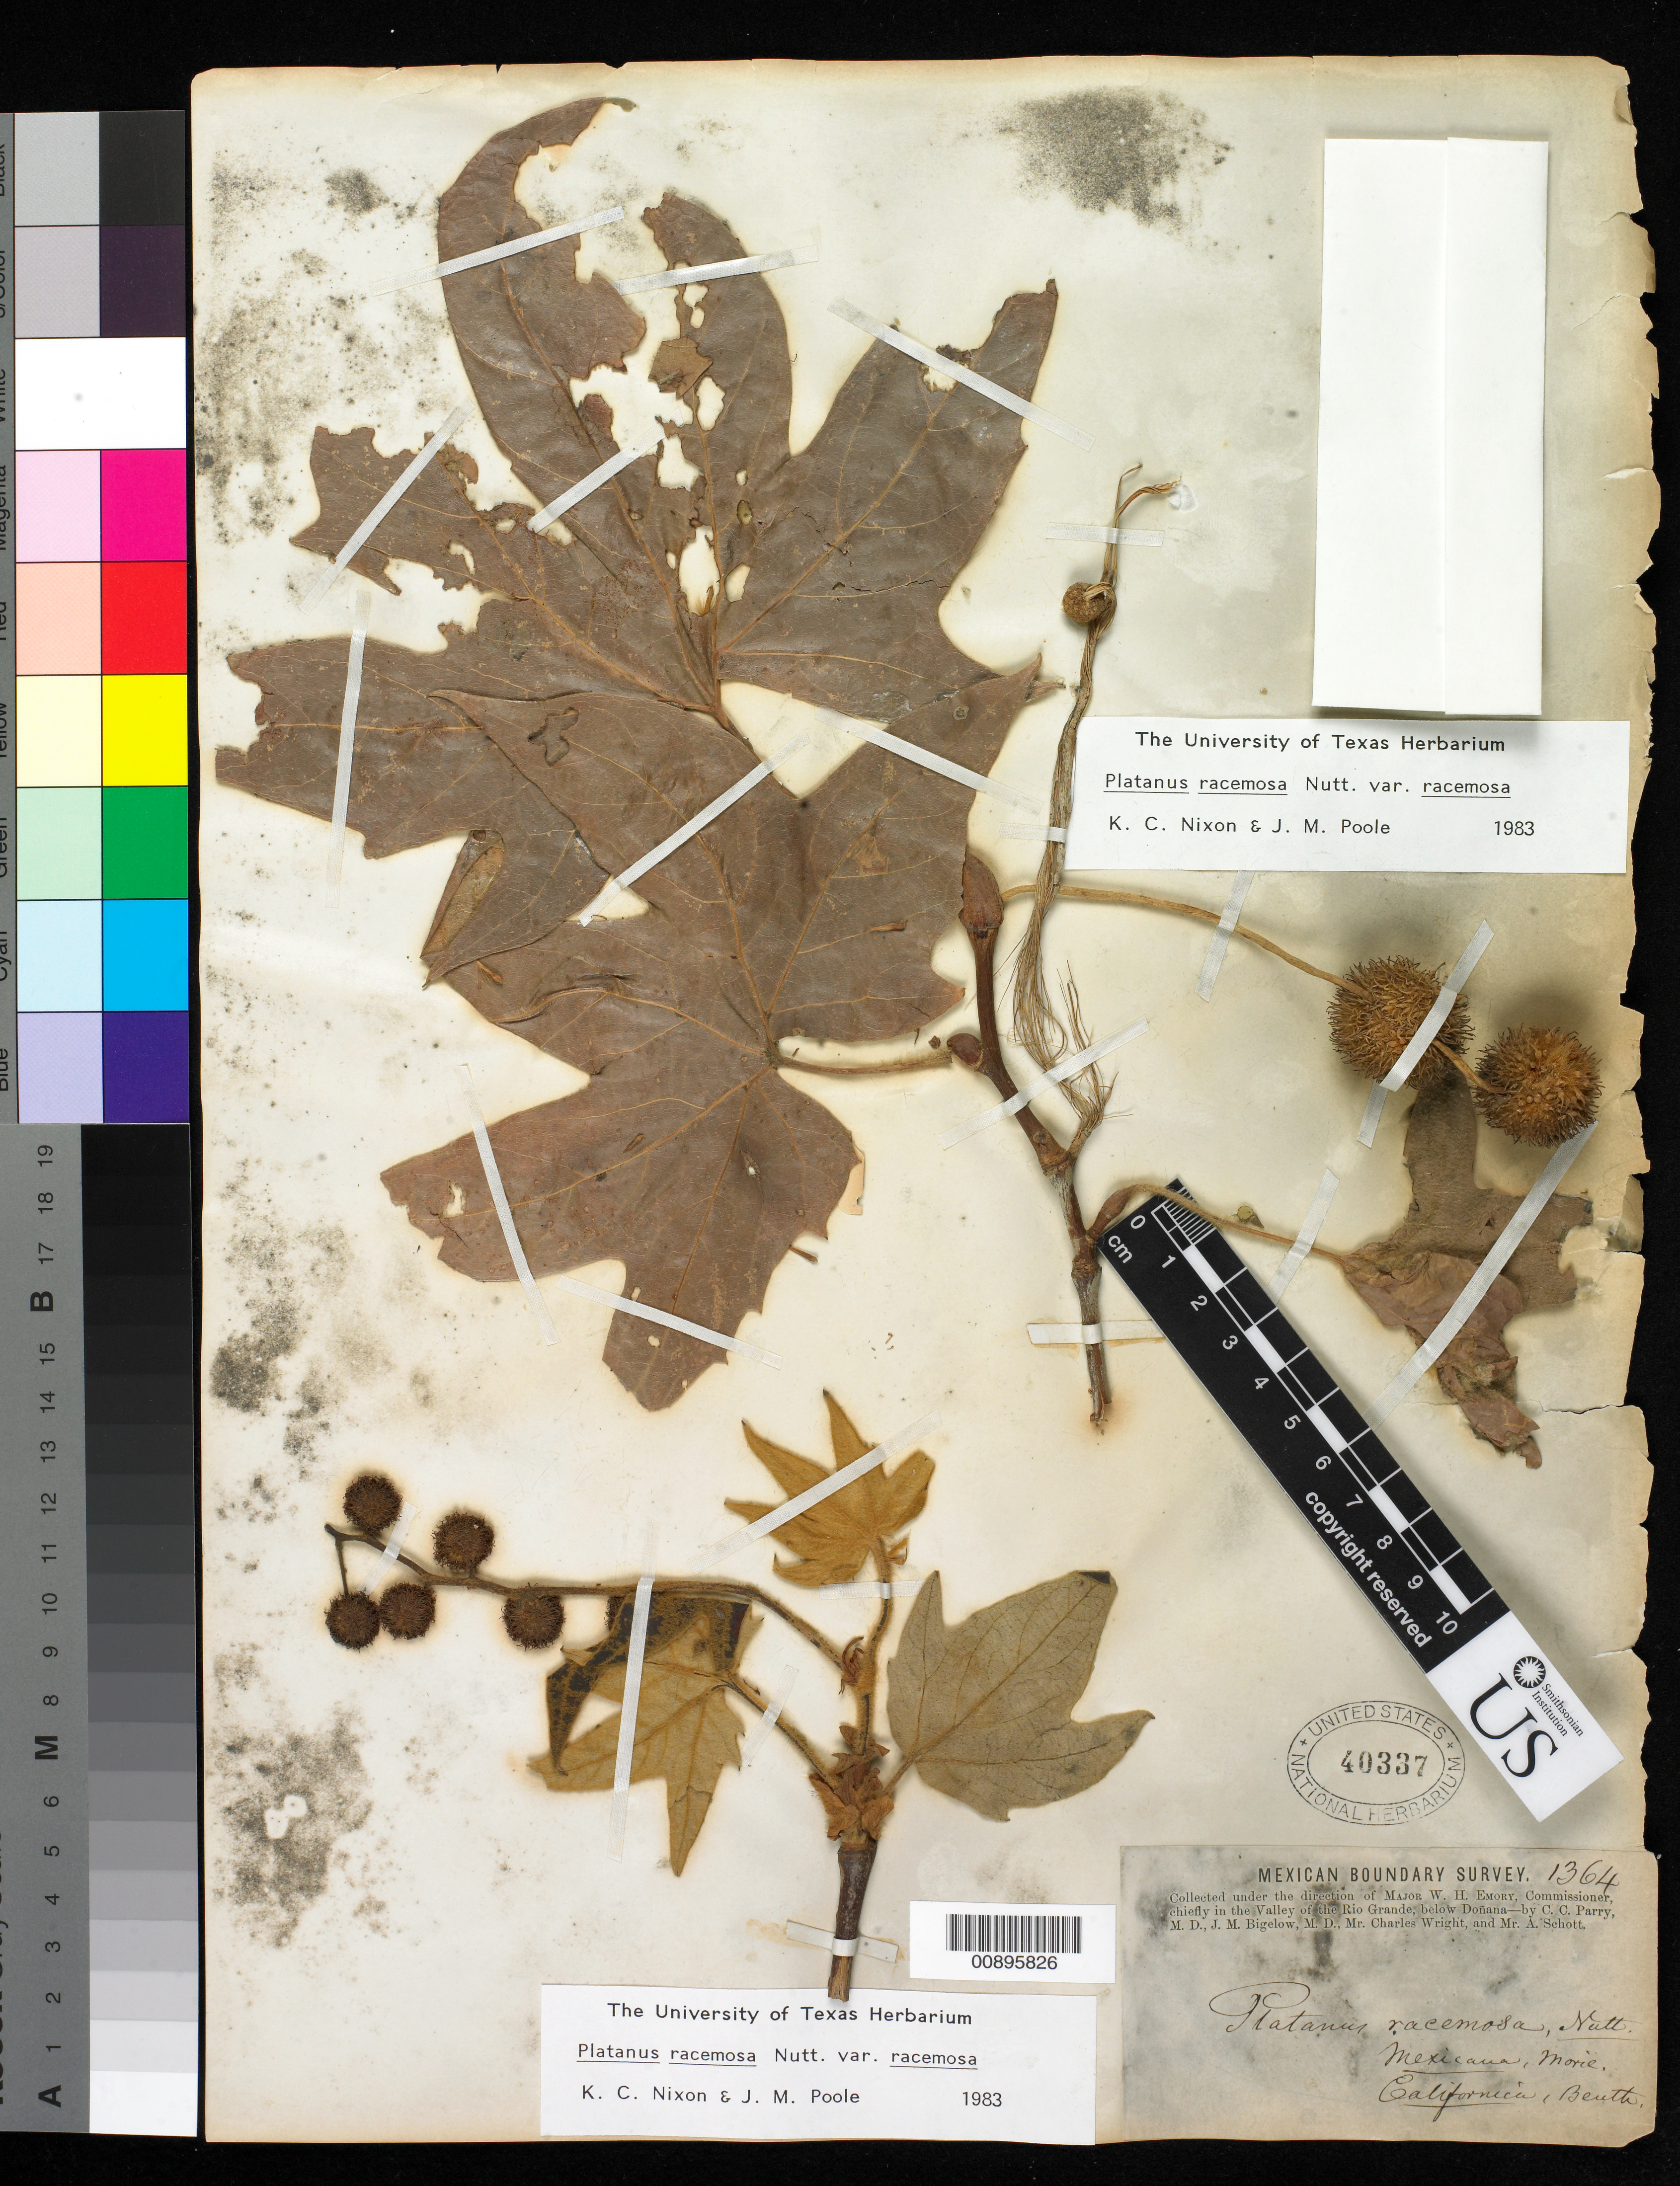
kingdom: Plantae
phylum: Tracheophyta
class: Magnoliopsida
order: Proteales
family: Platanaceae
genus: Platanus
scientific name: Platanus racemosa var. racemosa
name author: Nutt.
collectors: C. C. Parry, J. M. Bigelow, C. Wright & A. C. V. Schott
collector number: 1364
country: United States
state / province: New Mexico / Texas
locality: Valley of the Rio Grande, below Doñana.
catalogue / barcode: US 40337